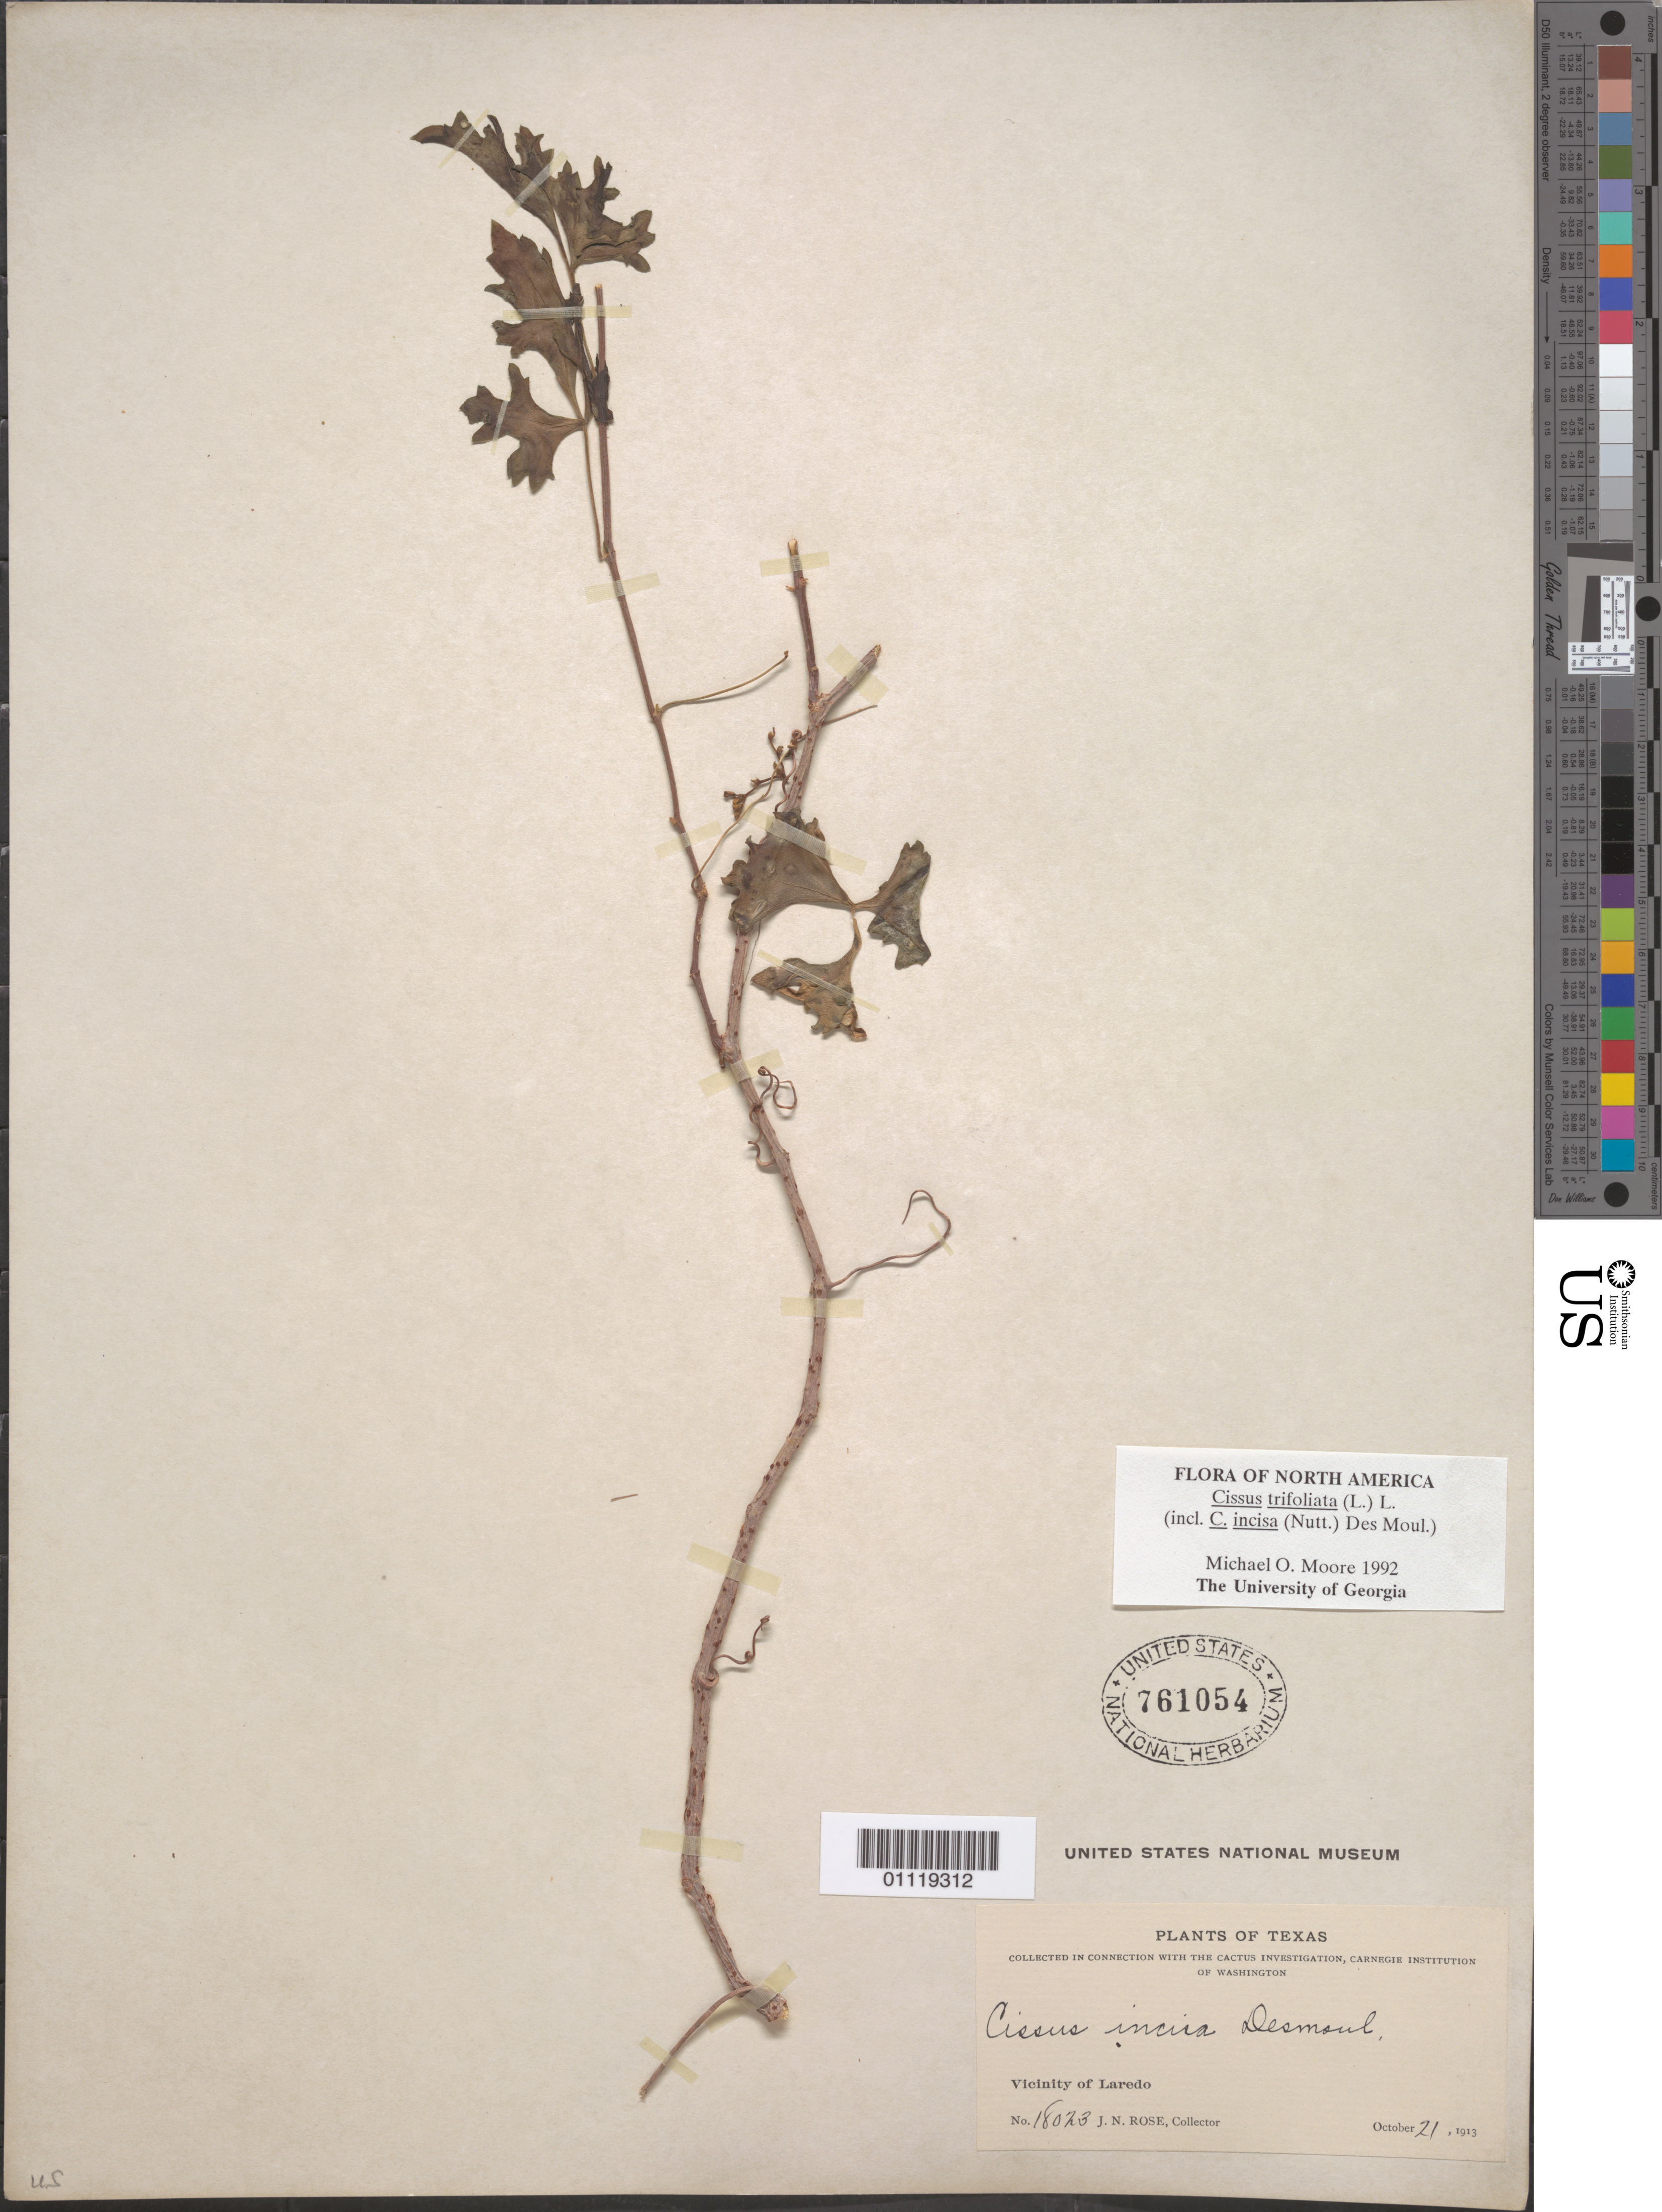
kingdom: Plantae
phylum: Tracheophyta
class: Magnoliopsida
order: Vitales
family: Vitaceae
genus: Cissus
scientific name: Cissus trifoliata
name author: (L.) L.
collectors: J. N. Rose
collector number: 18023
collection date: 1913-10-21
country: United States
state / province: Texas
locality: Vicinity of Laredo.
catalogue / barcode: US 761054